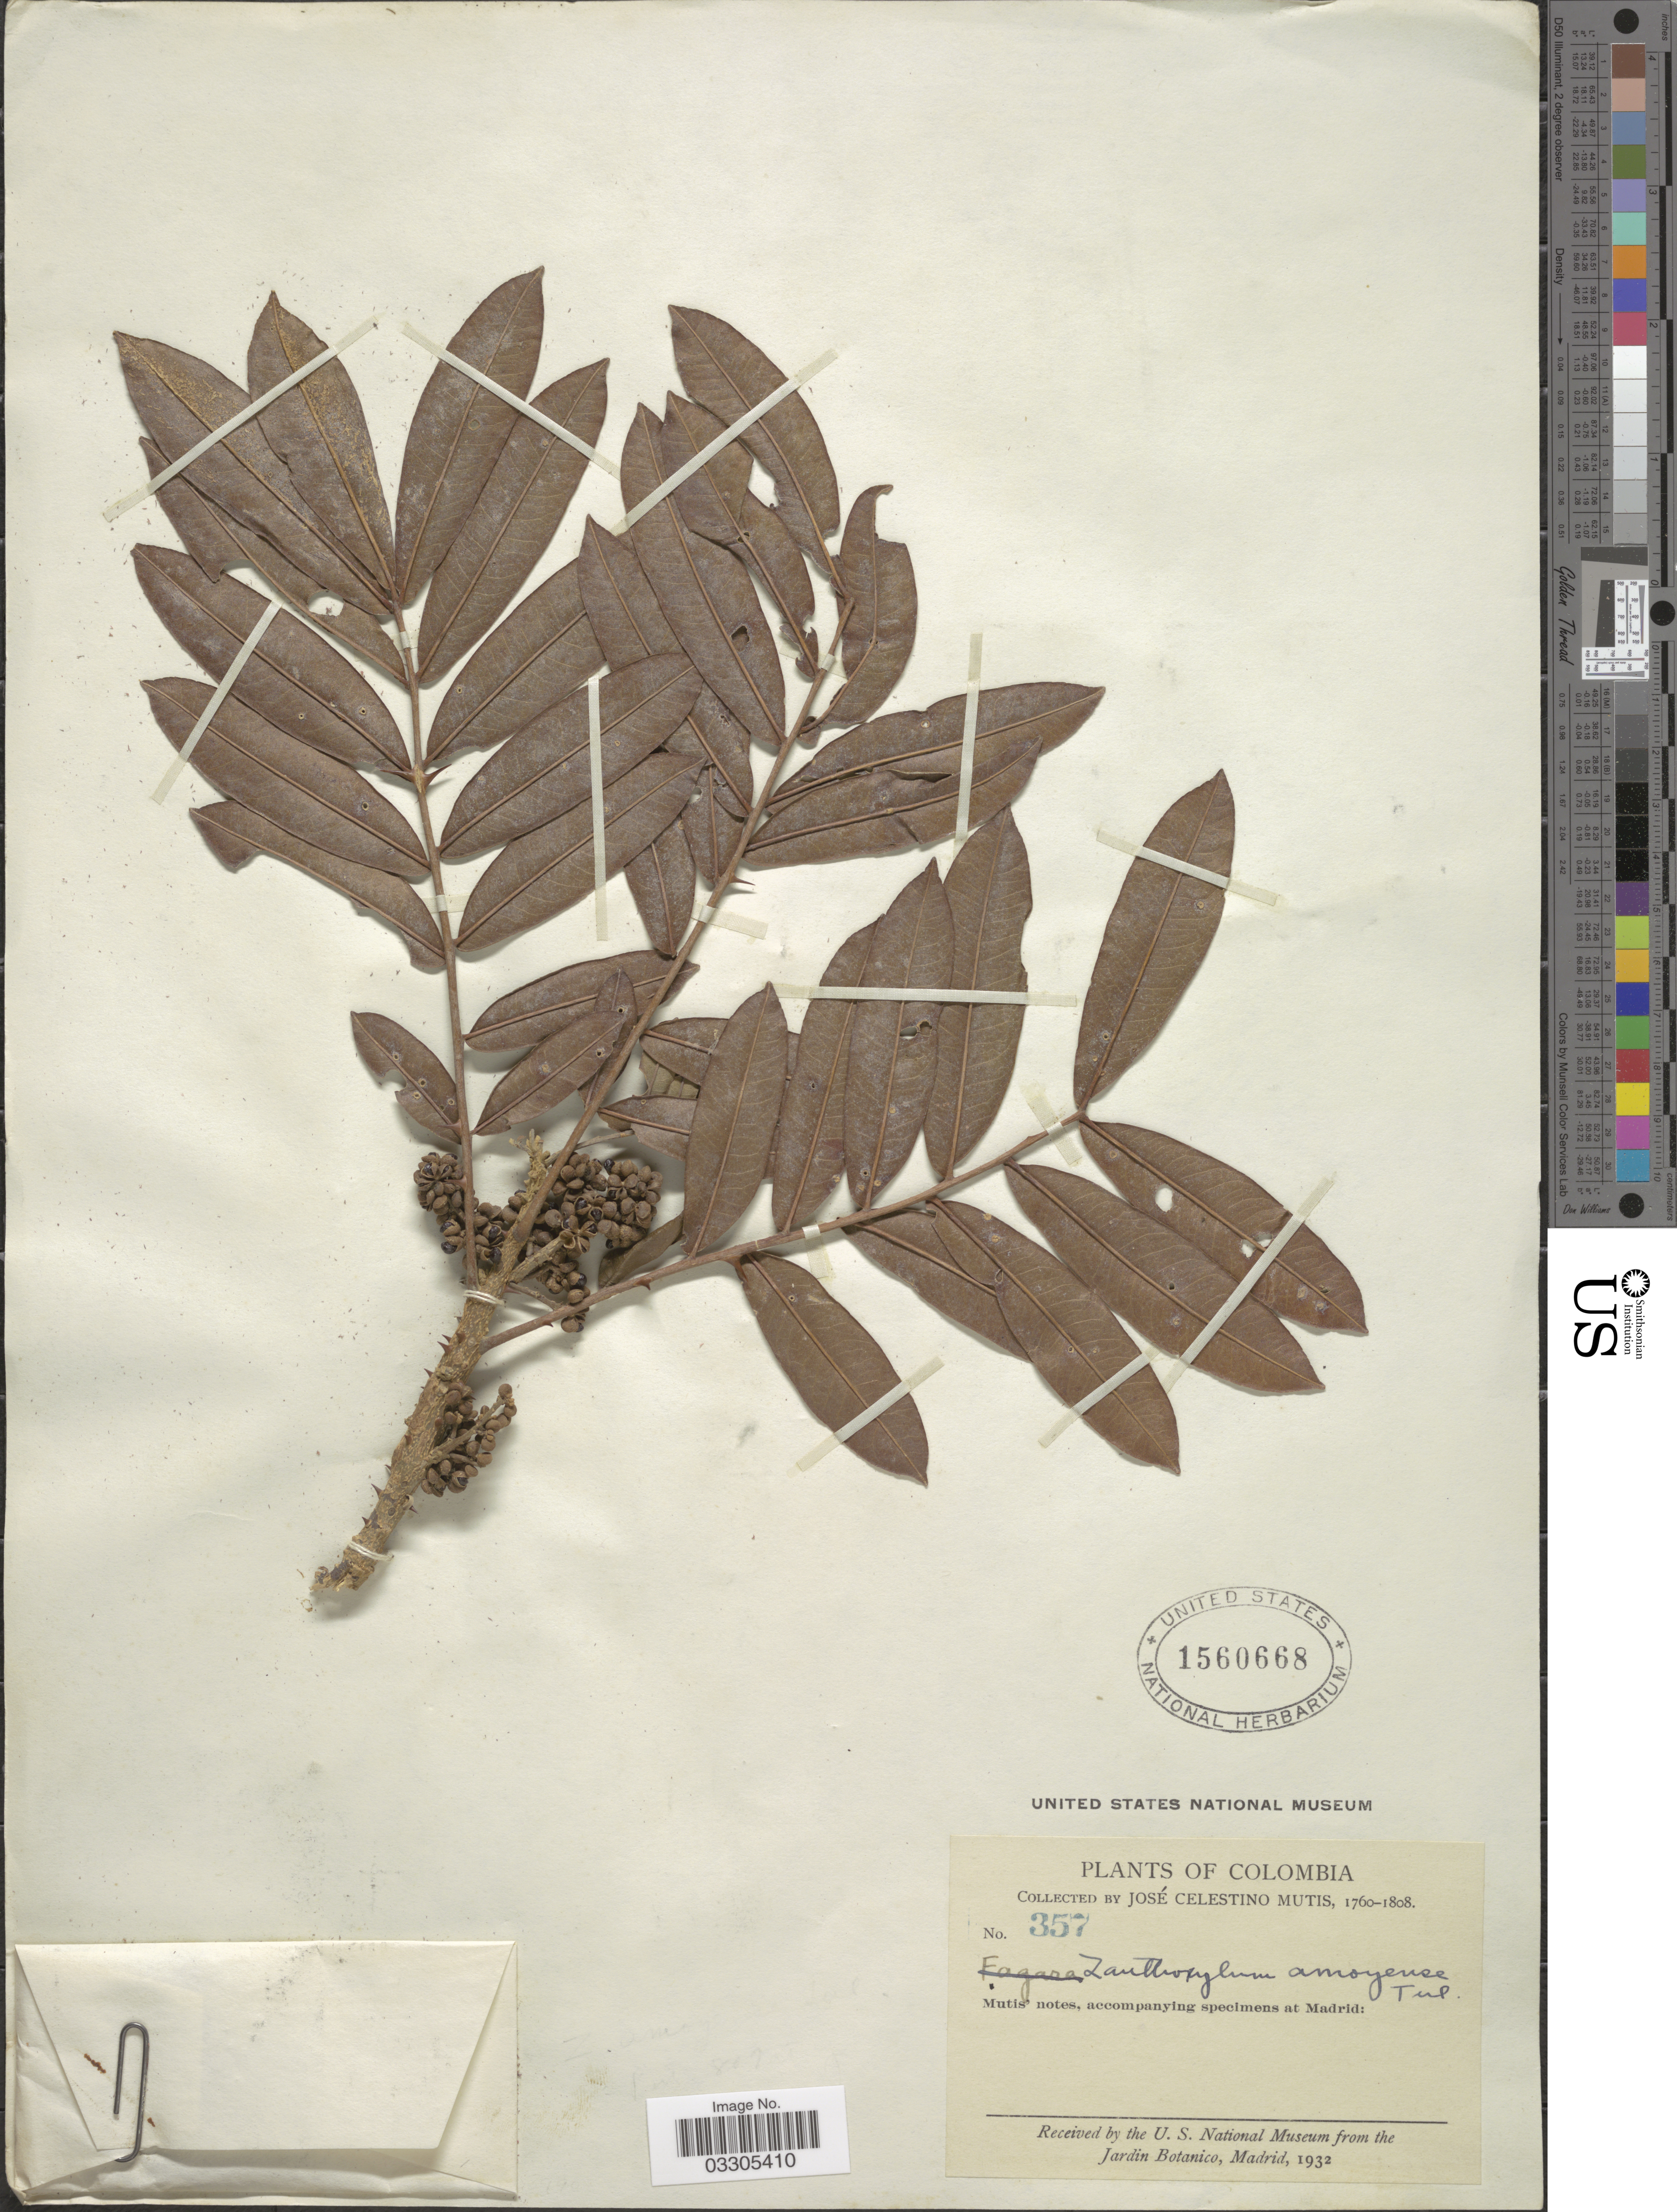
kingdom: Plantae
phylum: Tracheophyta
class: Magnoliopsida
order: Sapindales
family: Rutaceae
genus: Zanthoxylum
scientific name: Zanthoxylum amoyense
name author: Tul.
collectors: J. C. B. Mutis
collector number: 357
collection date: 1760/1808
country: Colombia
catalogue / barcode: US 1560668